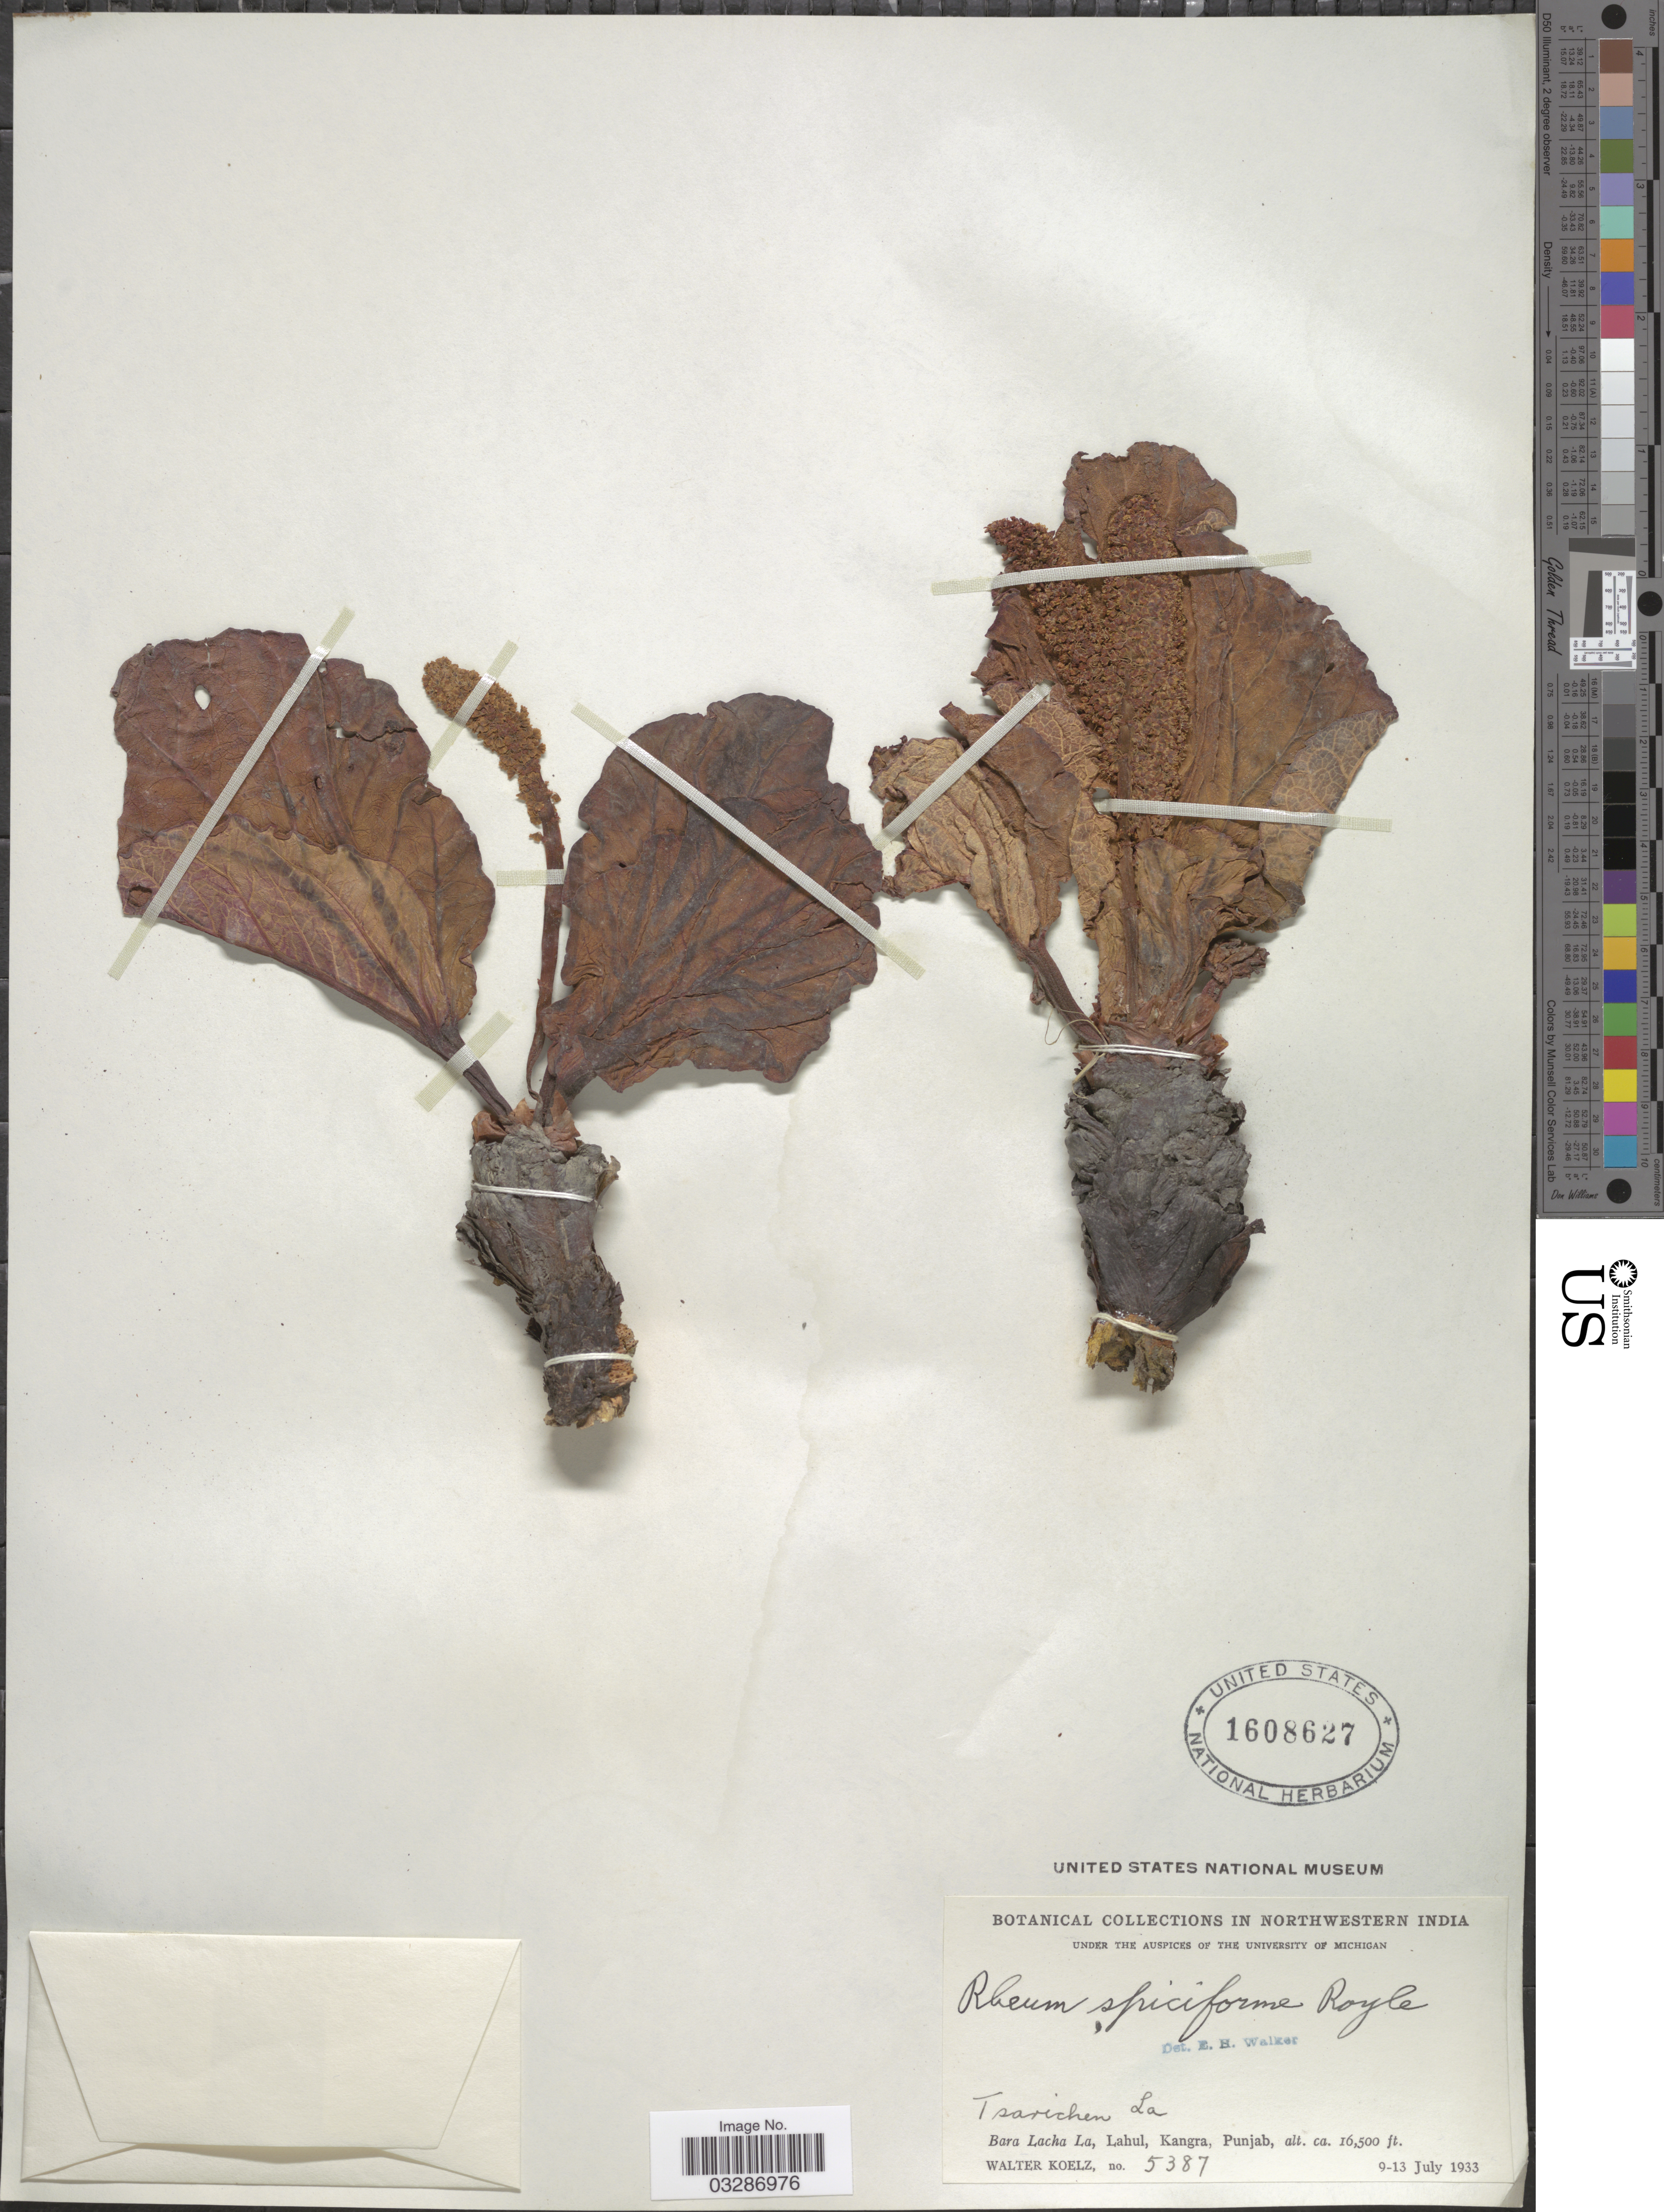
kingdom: Plantae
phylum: Tracheophyta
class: Magnoliopsida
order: Caryophyllales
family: Polygonaceae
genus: Rheum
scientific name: Rheum spiciforme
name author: Royle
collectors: W. N. Koelz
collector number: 5387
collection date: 1933-07-09/1933-07-13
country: India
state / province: Punjab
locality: Northwestern India. Tsarichen La Bara Lacha La, Lahul, Kangra, Punjab.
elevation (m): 5029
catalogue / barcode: US 1608627